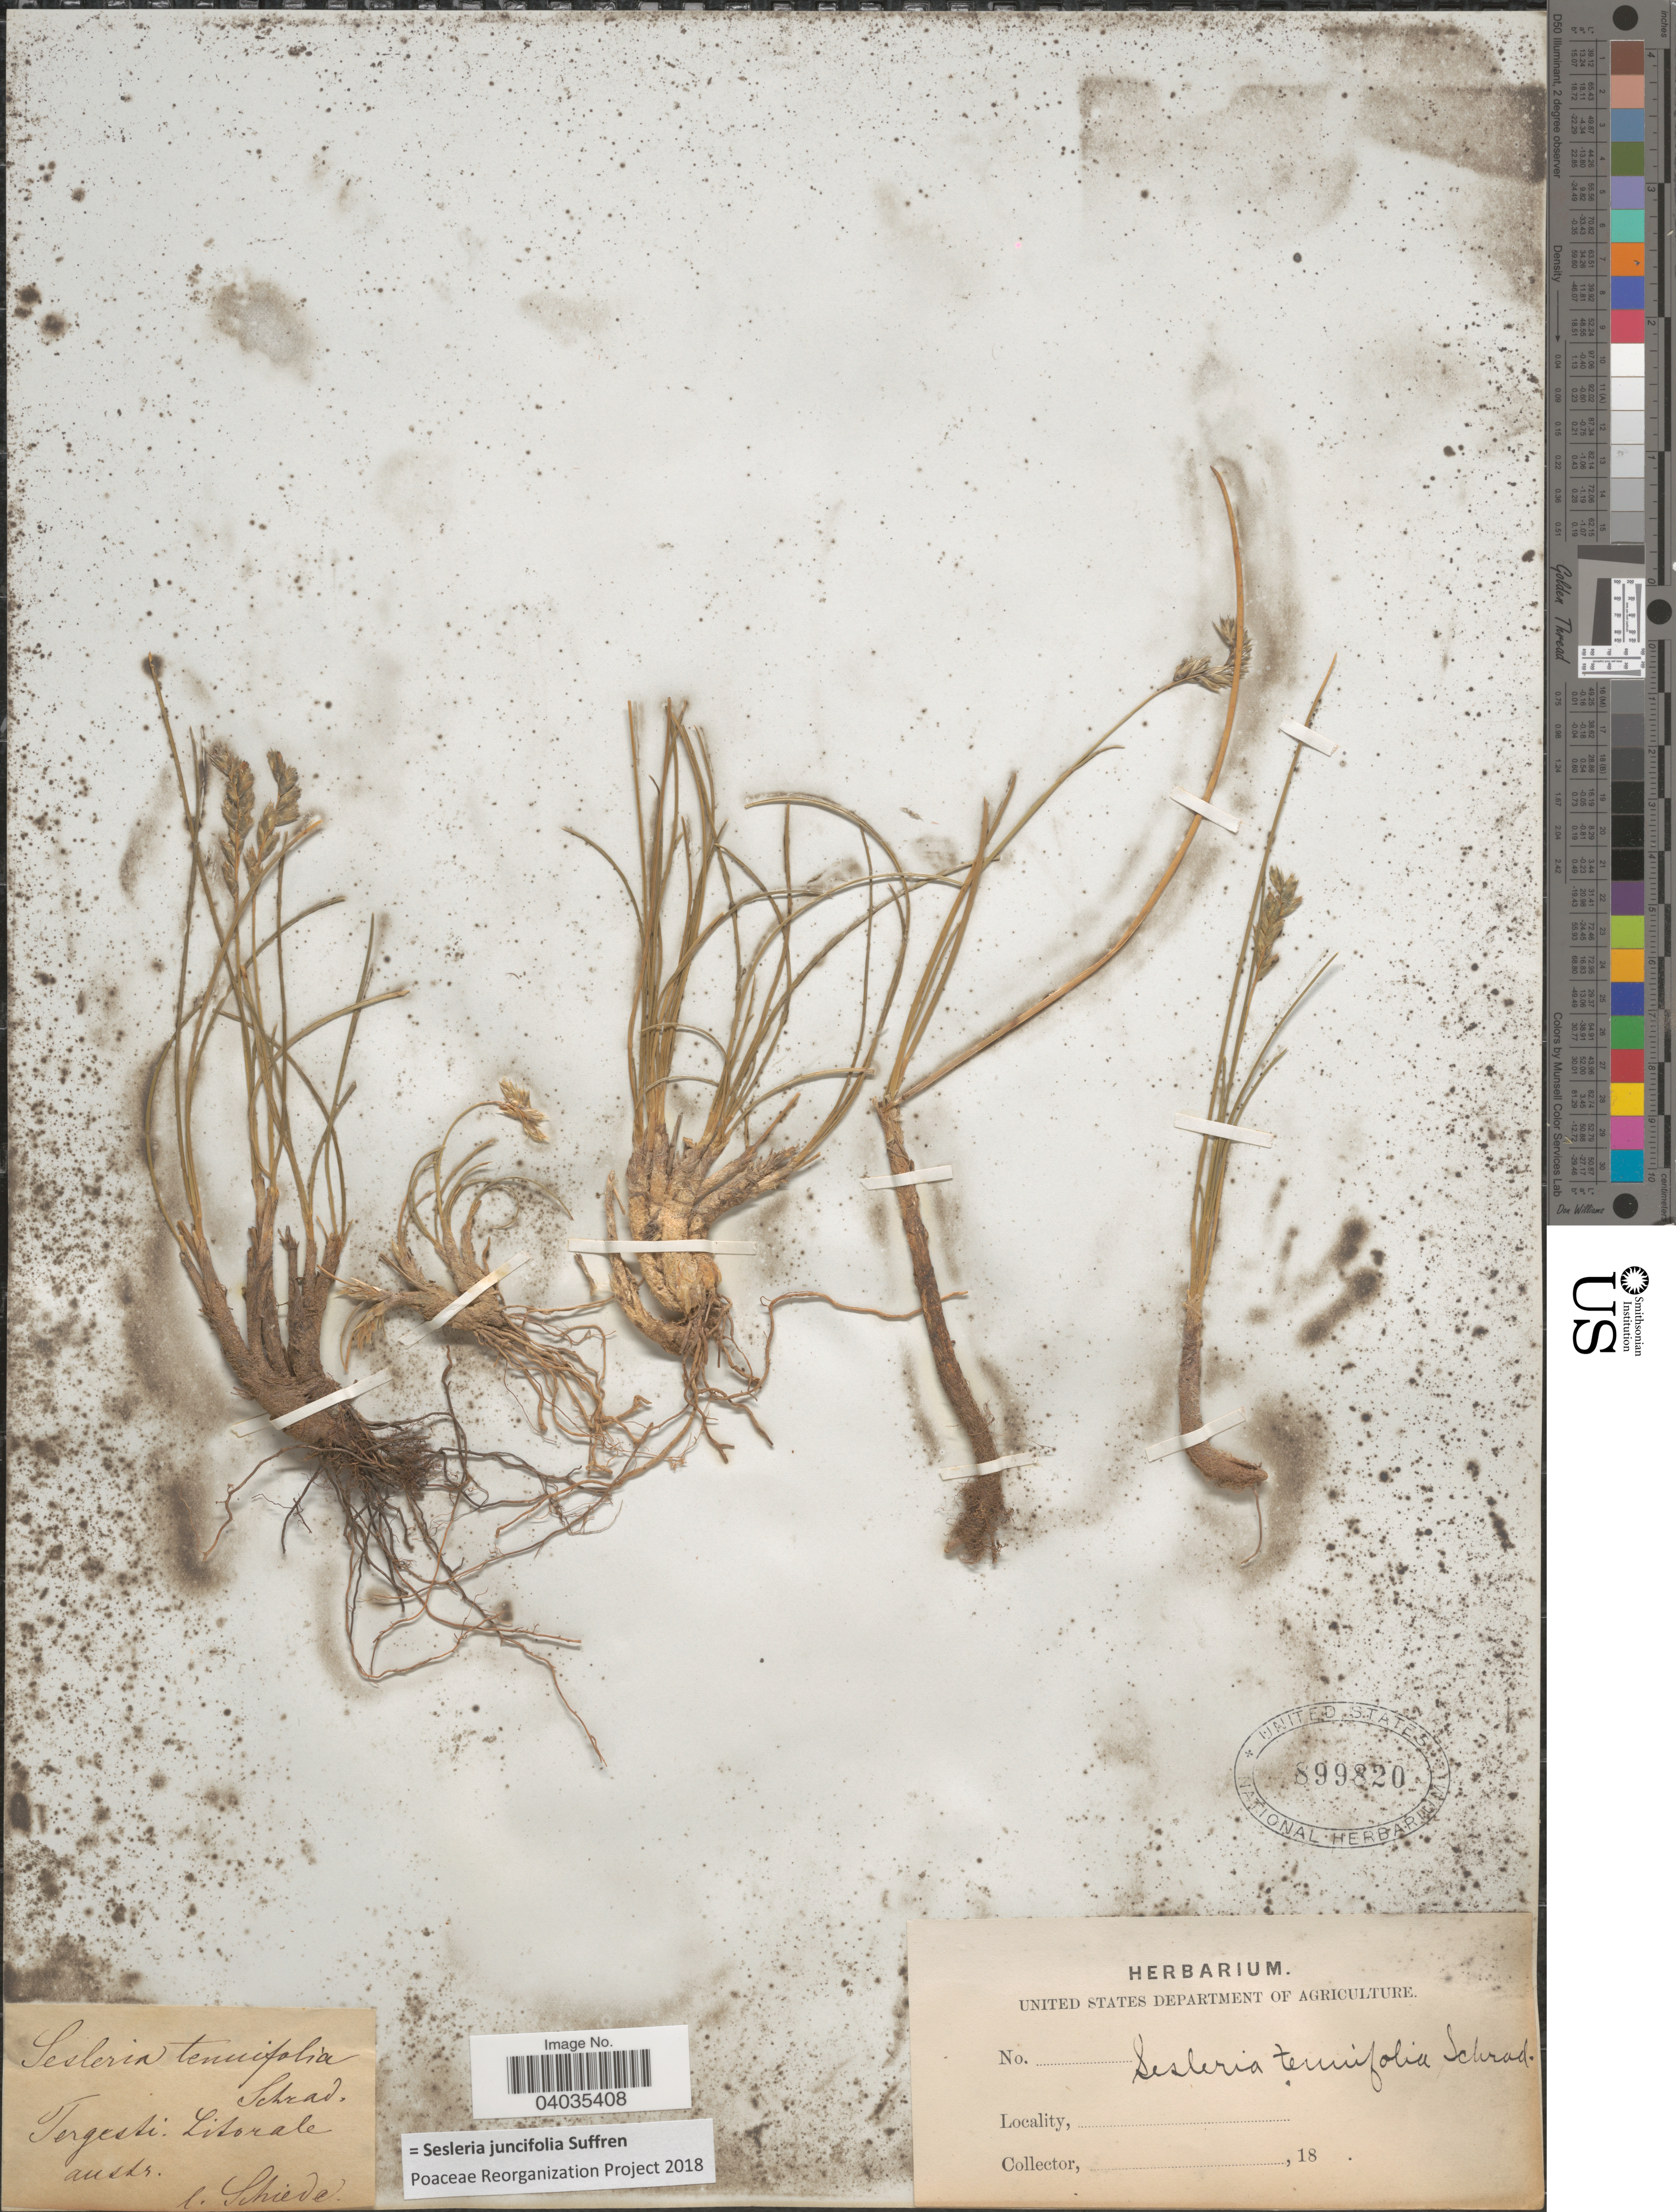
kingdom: Plantae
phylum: Tracheophyta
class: Liliopsida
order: Poales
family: Poaceae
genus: Sesleria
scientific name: Sesleria juncifolia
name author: Suffren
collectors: Schiede, --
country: Italy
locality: Tergesti: Litorale austr.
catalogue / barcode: US 899820